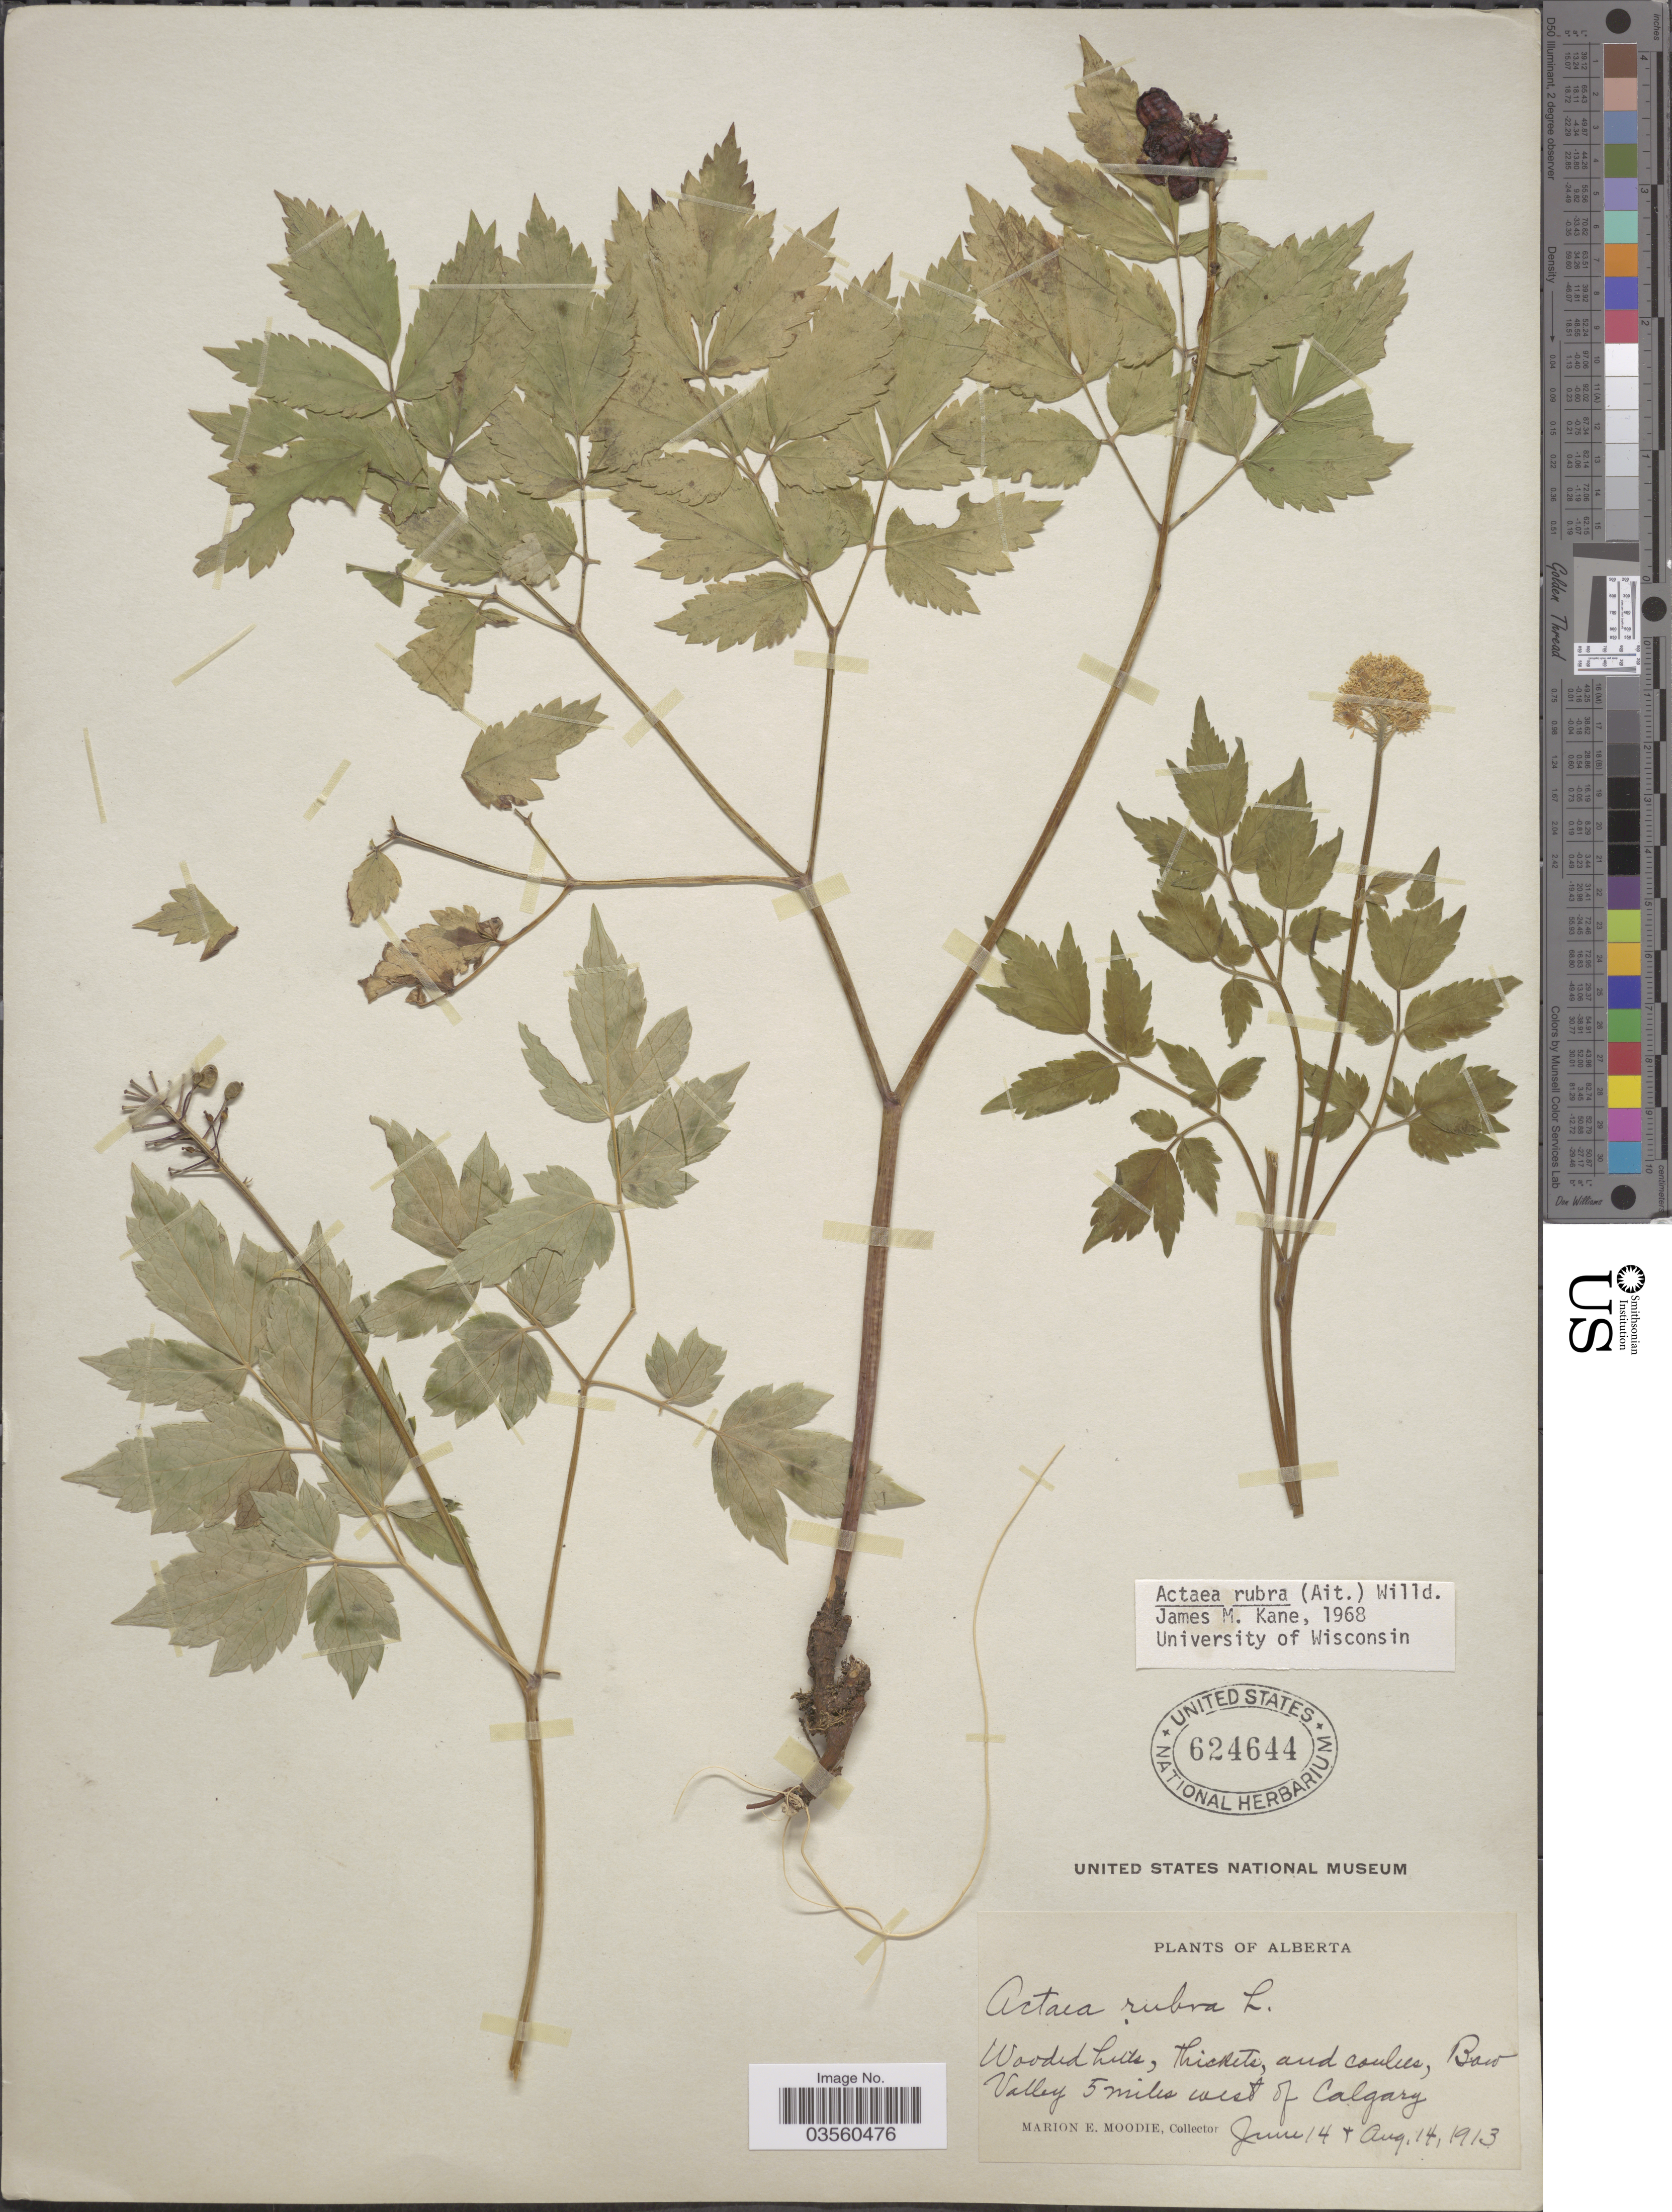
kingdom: Plantae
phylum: Tracheophyta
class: Magnoliopsida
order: Ranunculales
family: Ranunculaceae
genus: Actaea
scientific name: Actaea rubra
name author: (Aiton) Willd.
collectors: M. E. Moodie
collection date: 1913-06-14/1913-08-14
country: Canada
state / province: Alberta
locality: Baw Valle 5 miles west of Calgary.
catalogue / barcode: US 624644